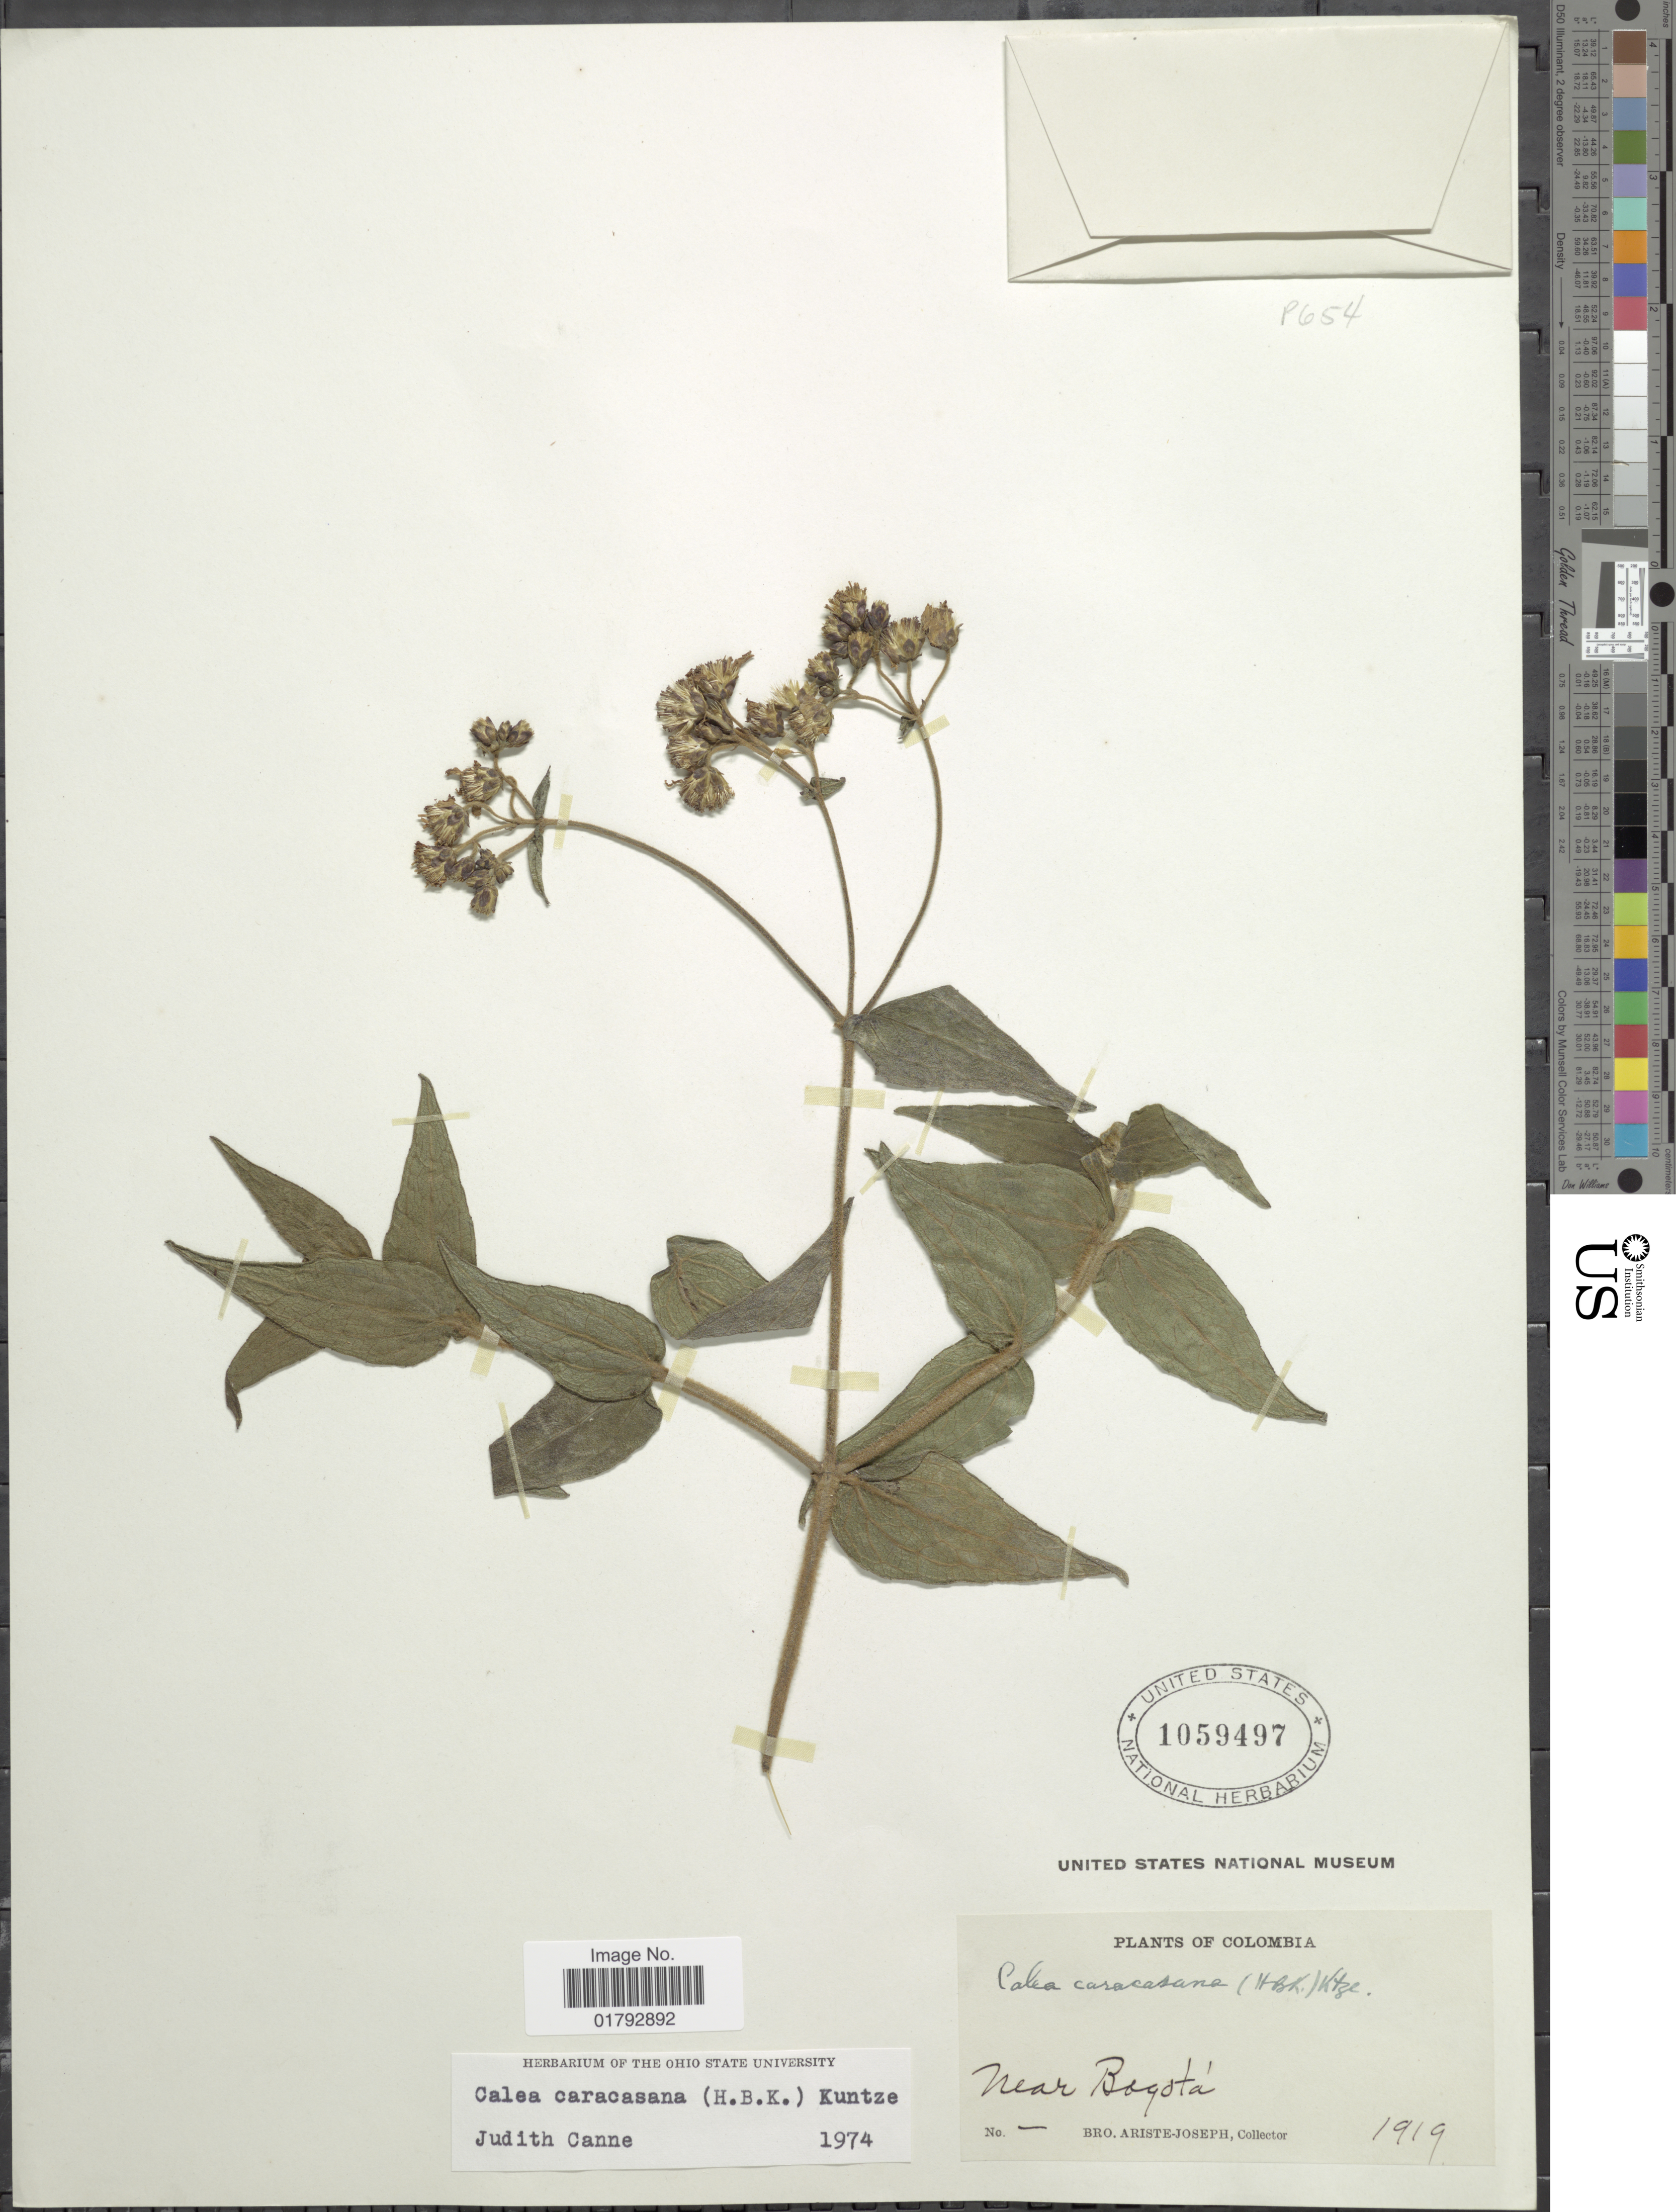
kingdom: Plantae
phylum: Tracheophyta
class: Magnoliopsida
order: Asterales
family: Asteraceae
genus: Alloispermum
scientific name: Alloispermum caracasanum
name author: (Kunth) H. Rob.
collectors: Bro. Ariste-Joseph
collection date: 1919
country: Colombia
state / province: Bogota D.C.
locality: Near Bogota.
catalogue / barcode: US 1059497